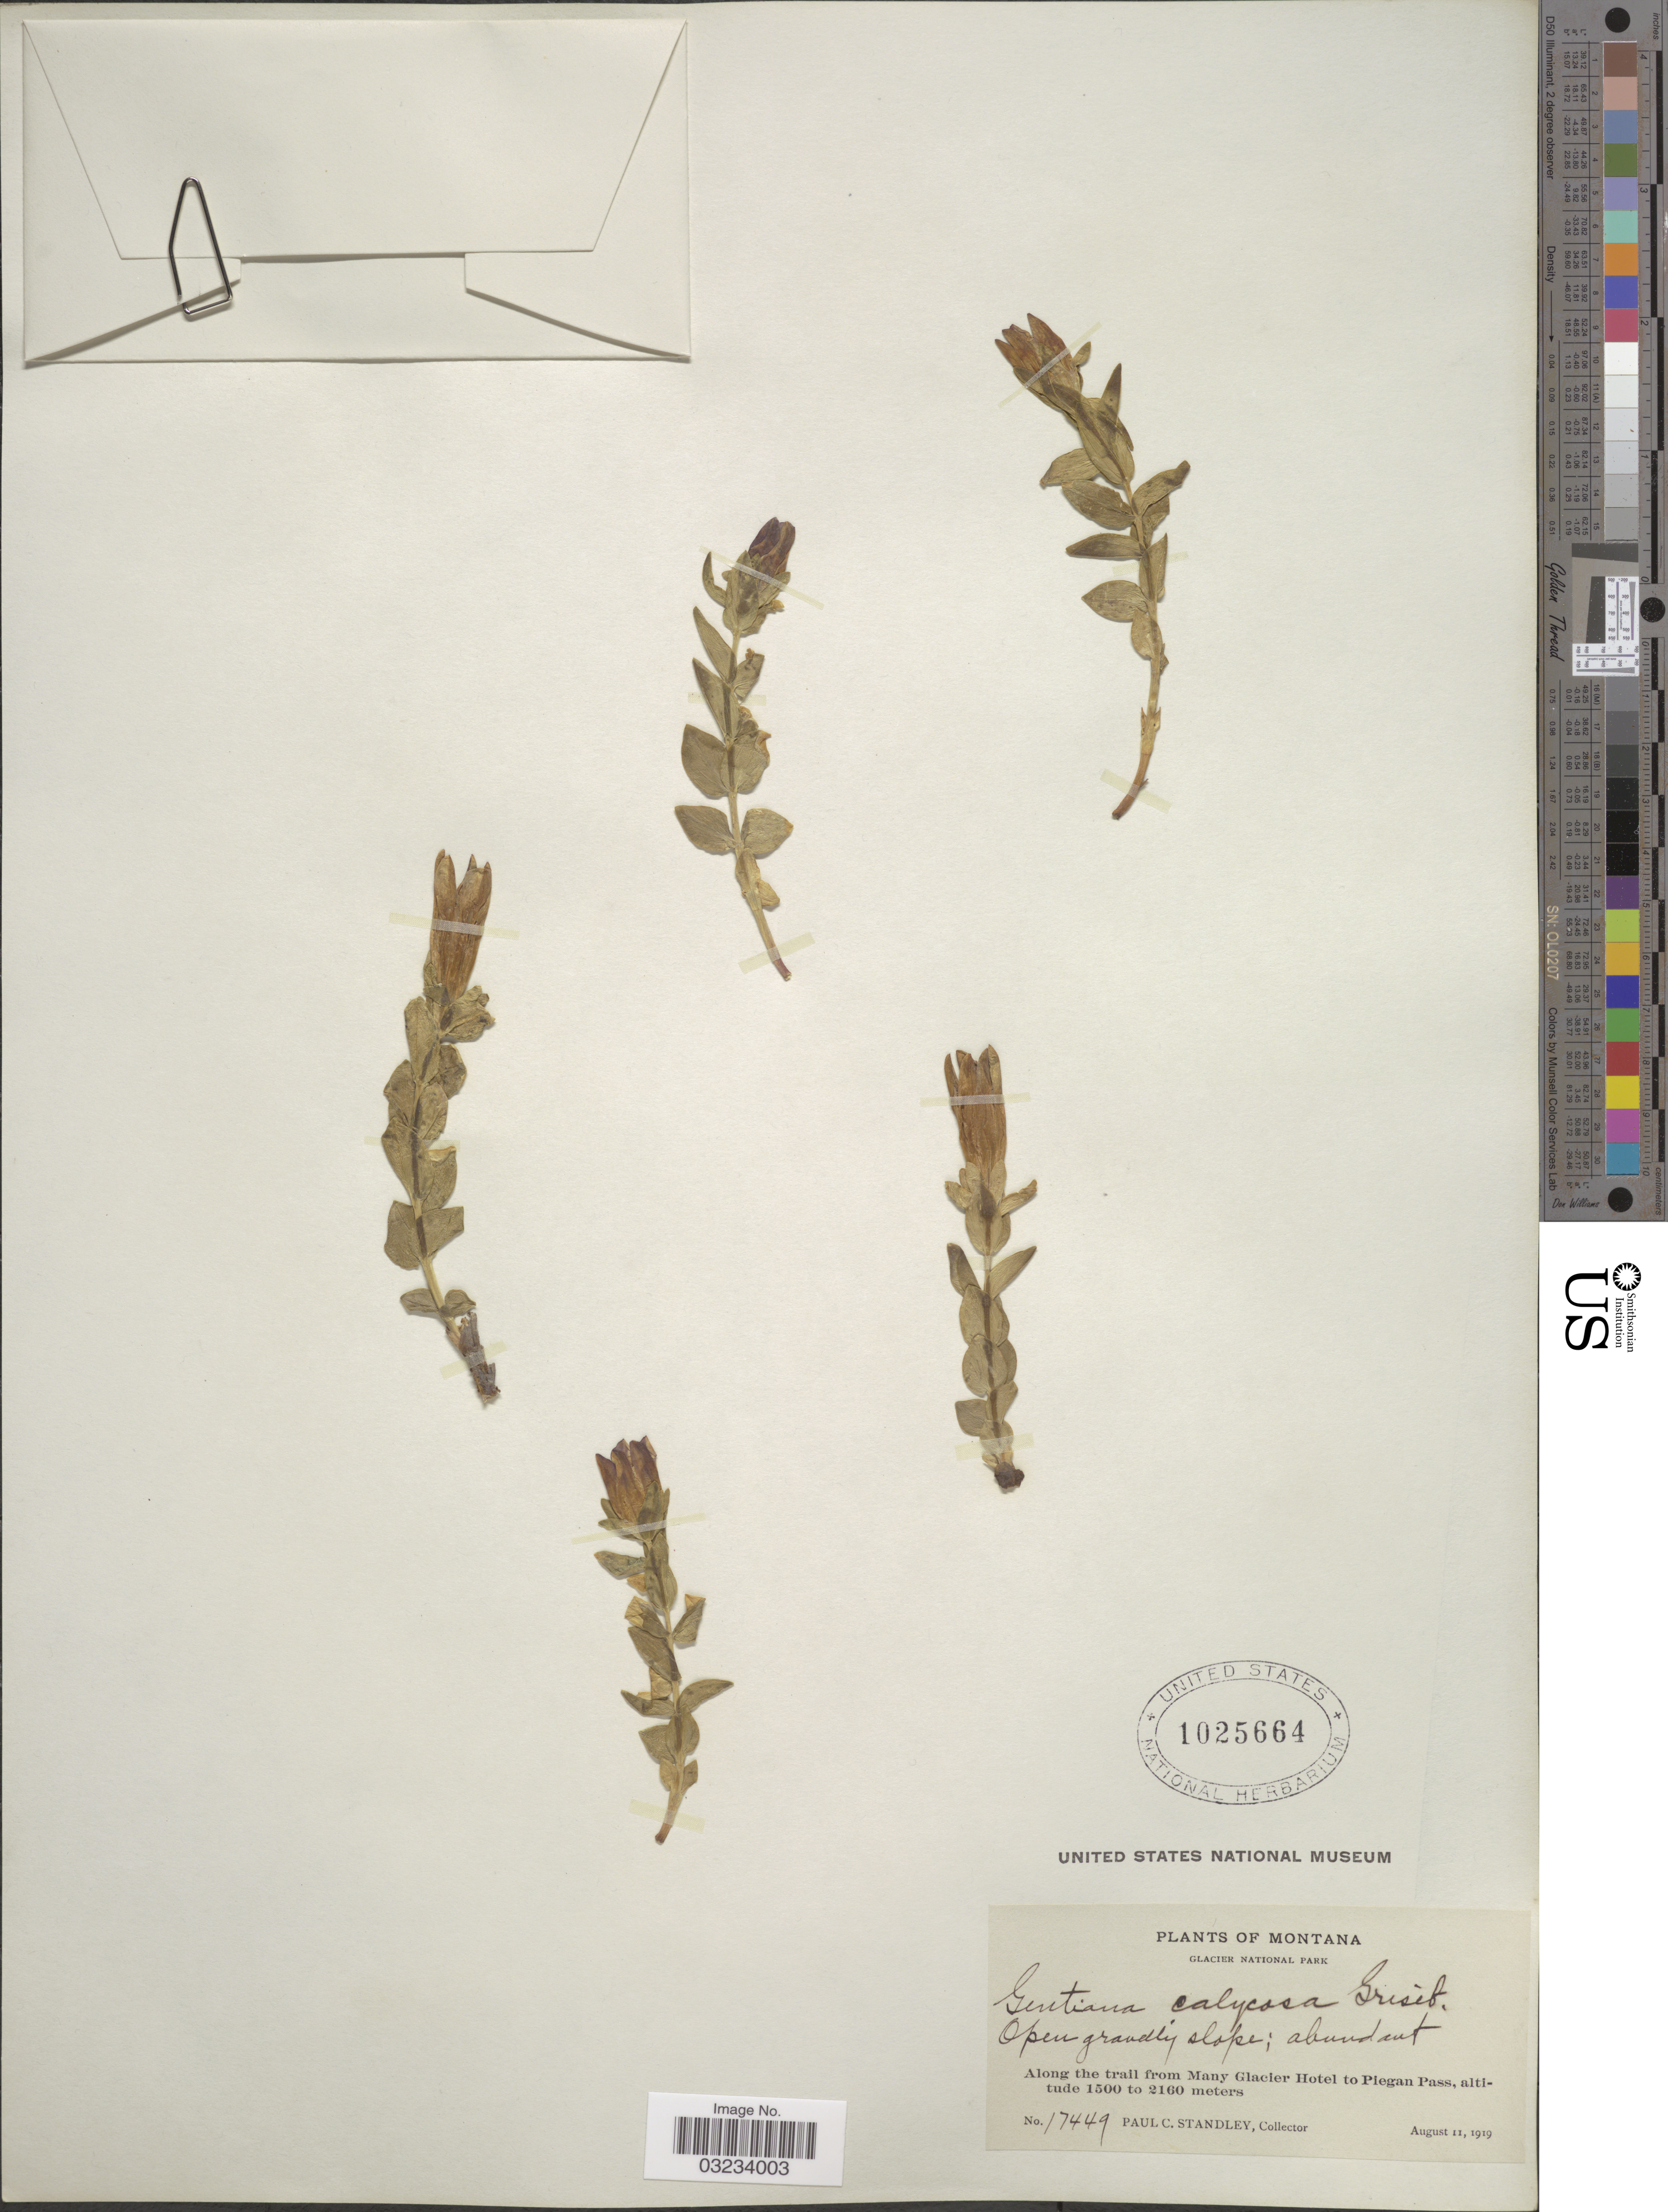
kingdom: Plantae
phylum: Tracheophyta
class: Magnoliopsida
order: Gentianales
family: Gentianaceae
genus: Gentiana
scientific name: Gentiana calycosa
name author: Griseb.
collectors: P. C. Standley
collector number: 17449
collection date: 1919-08-11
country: United States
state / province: Montana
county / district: Glacier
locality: Glacier National Park, along the trail from Many Glacier Hotel to Piegan Pass.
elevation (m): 1500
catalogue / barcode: US 1025664